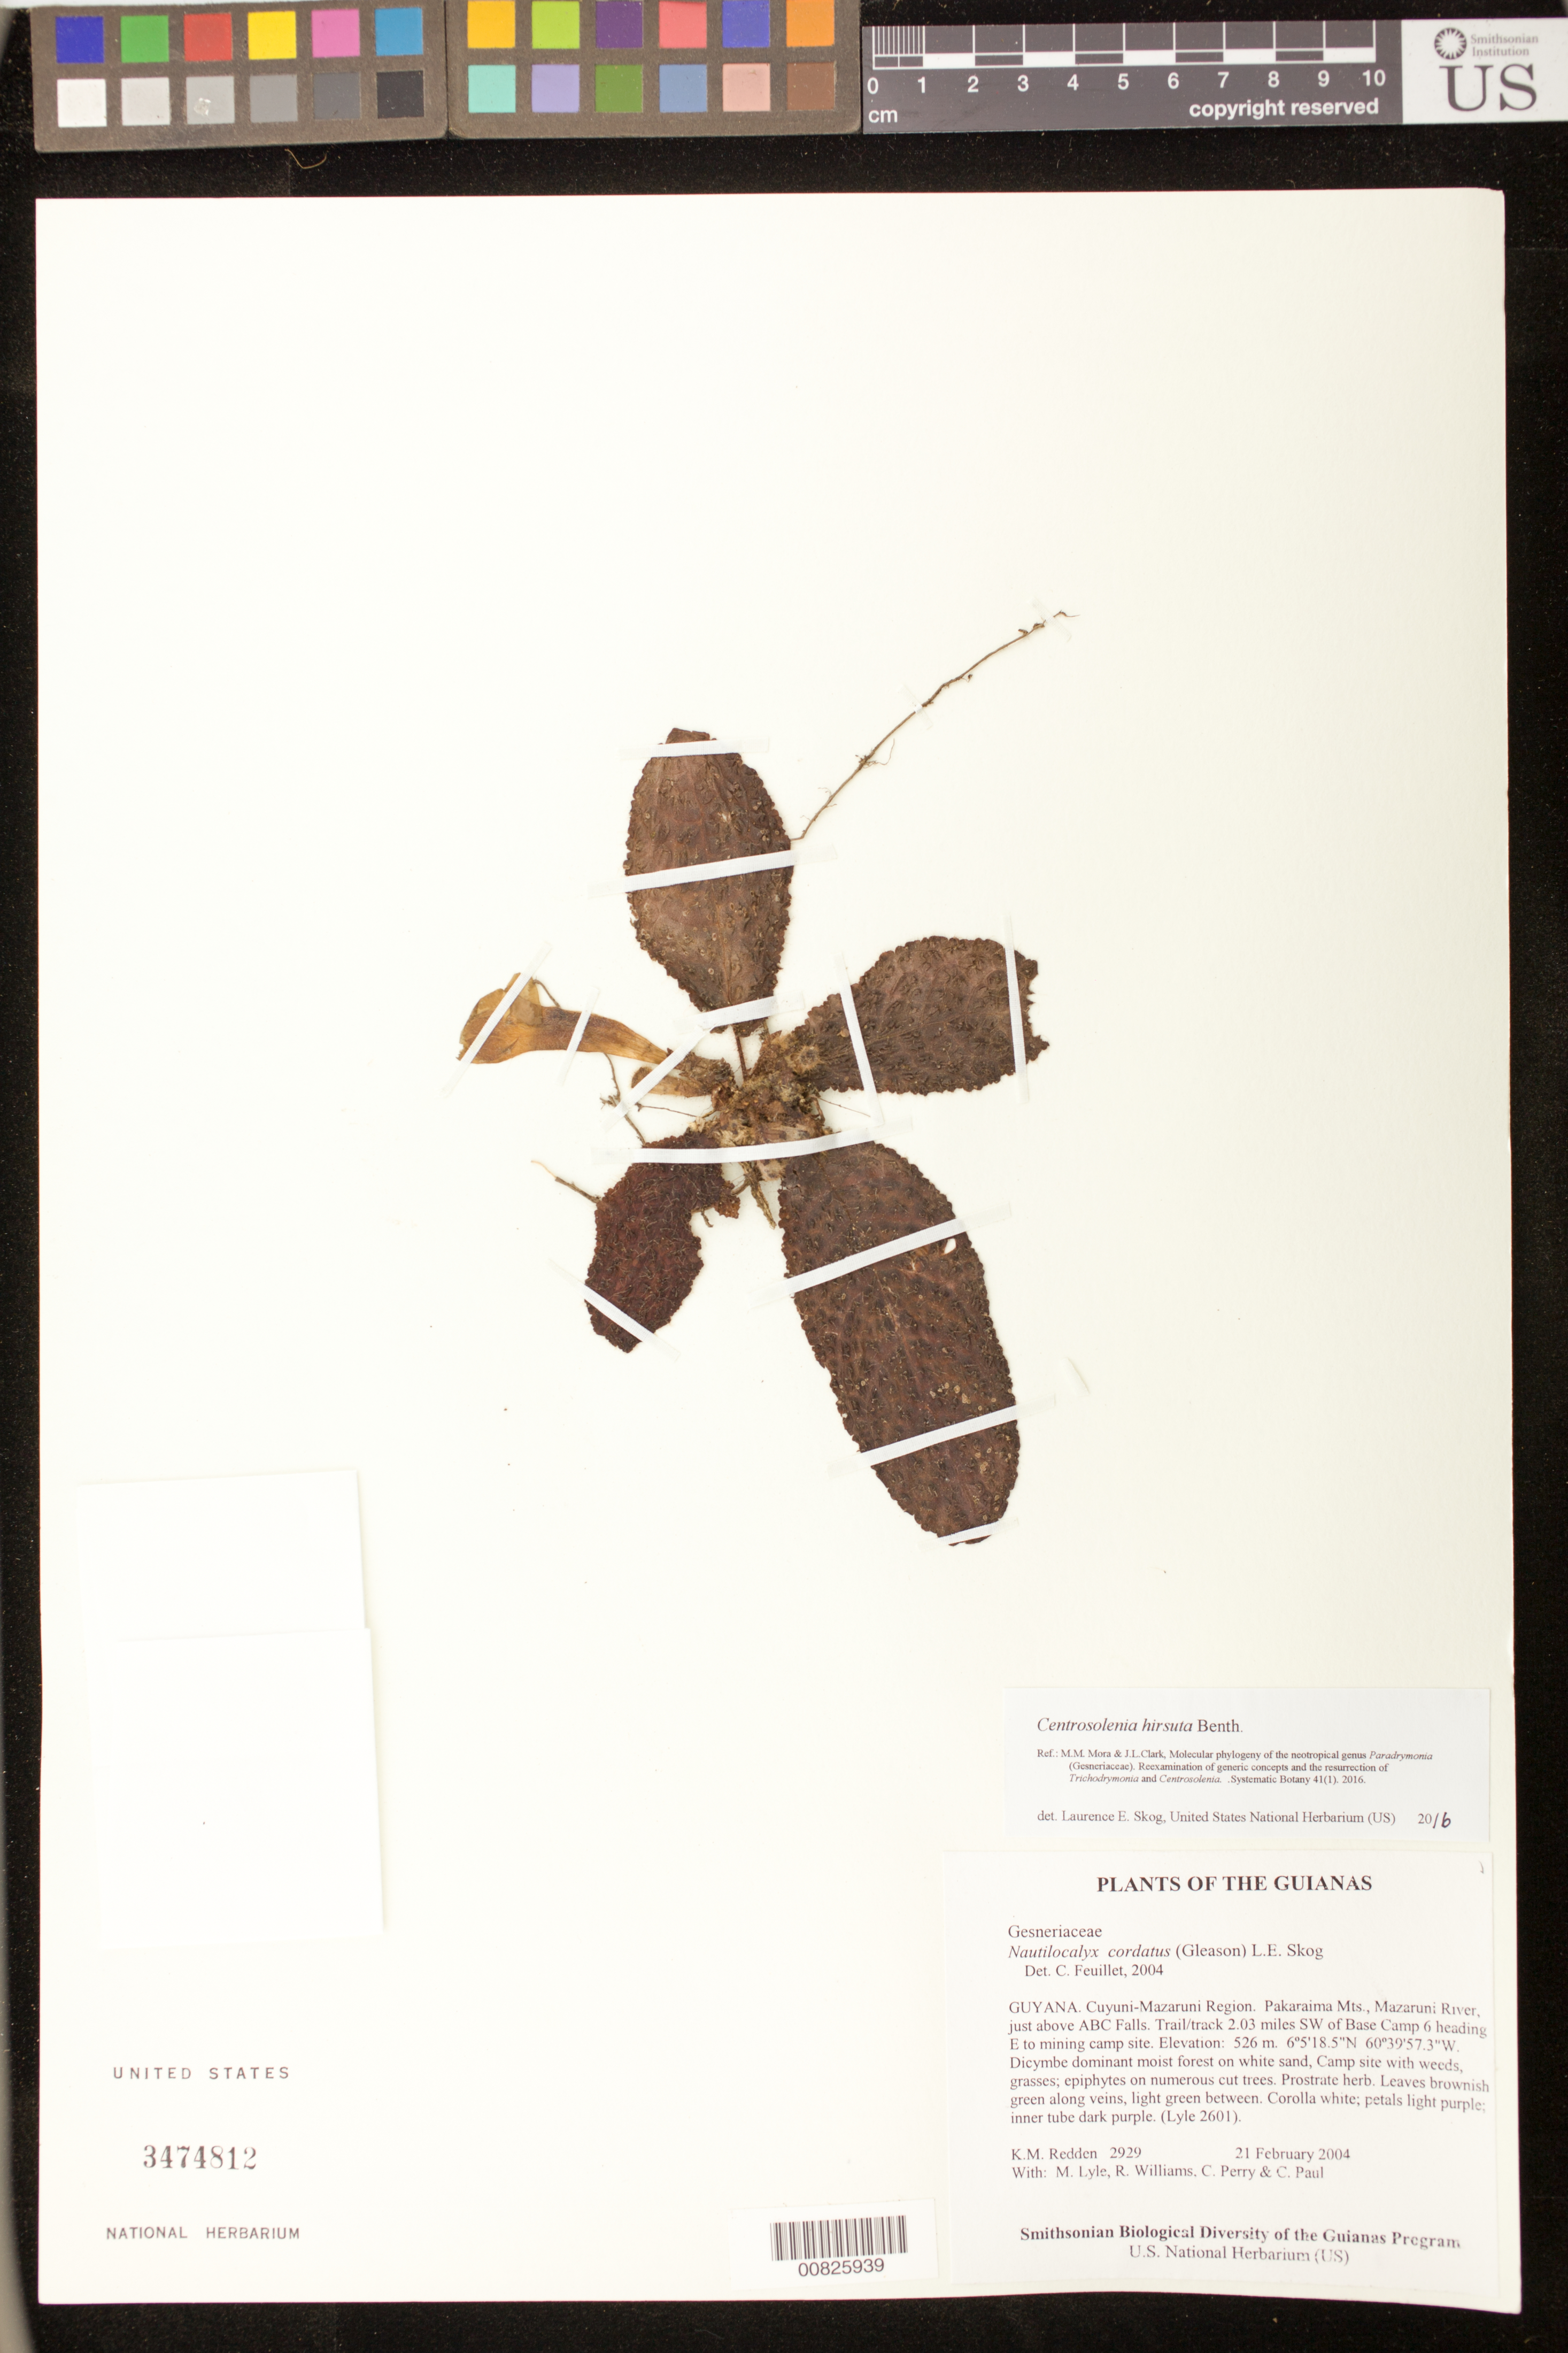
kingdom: Plantae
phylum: Tracheophyta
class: Magnoliopsida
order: Lamiales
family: Gesneriaceae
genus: Centrosolenia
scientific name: Centrosolenia hirsuta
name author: Benth.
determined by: Skog, Laurence E.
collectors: K. M. Redden, M. Lyle, R. Williams, C. Perry & C. Paul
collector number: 2929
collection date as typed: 21 Feb 2004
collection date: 2004-02-21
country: Guyana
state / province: Cuyuni-Mazaruni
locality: Cuyuni-Mazaruni Region. Pakaraima Mts., Mazaruni River, just above ABC Falls. Trail/track 2.03 miles SW of Base Camp 6 heading E to mining camp site.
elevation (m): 526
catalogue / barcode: US 3474812